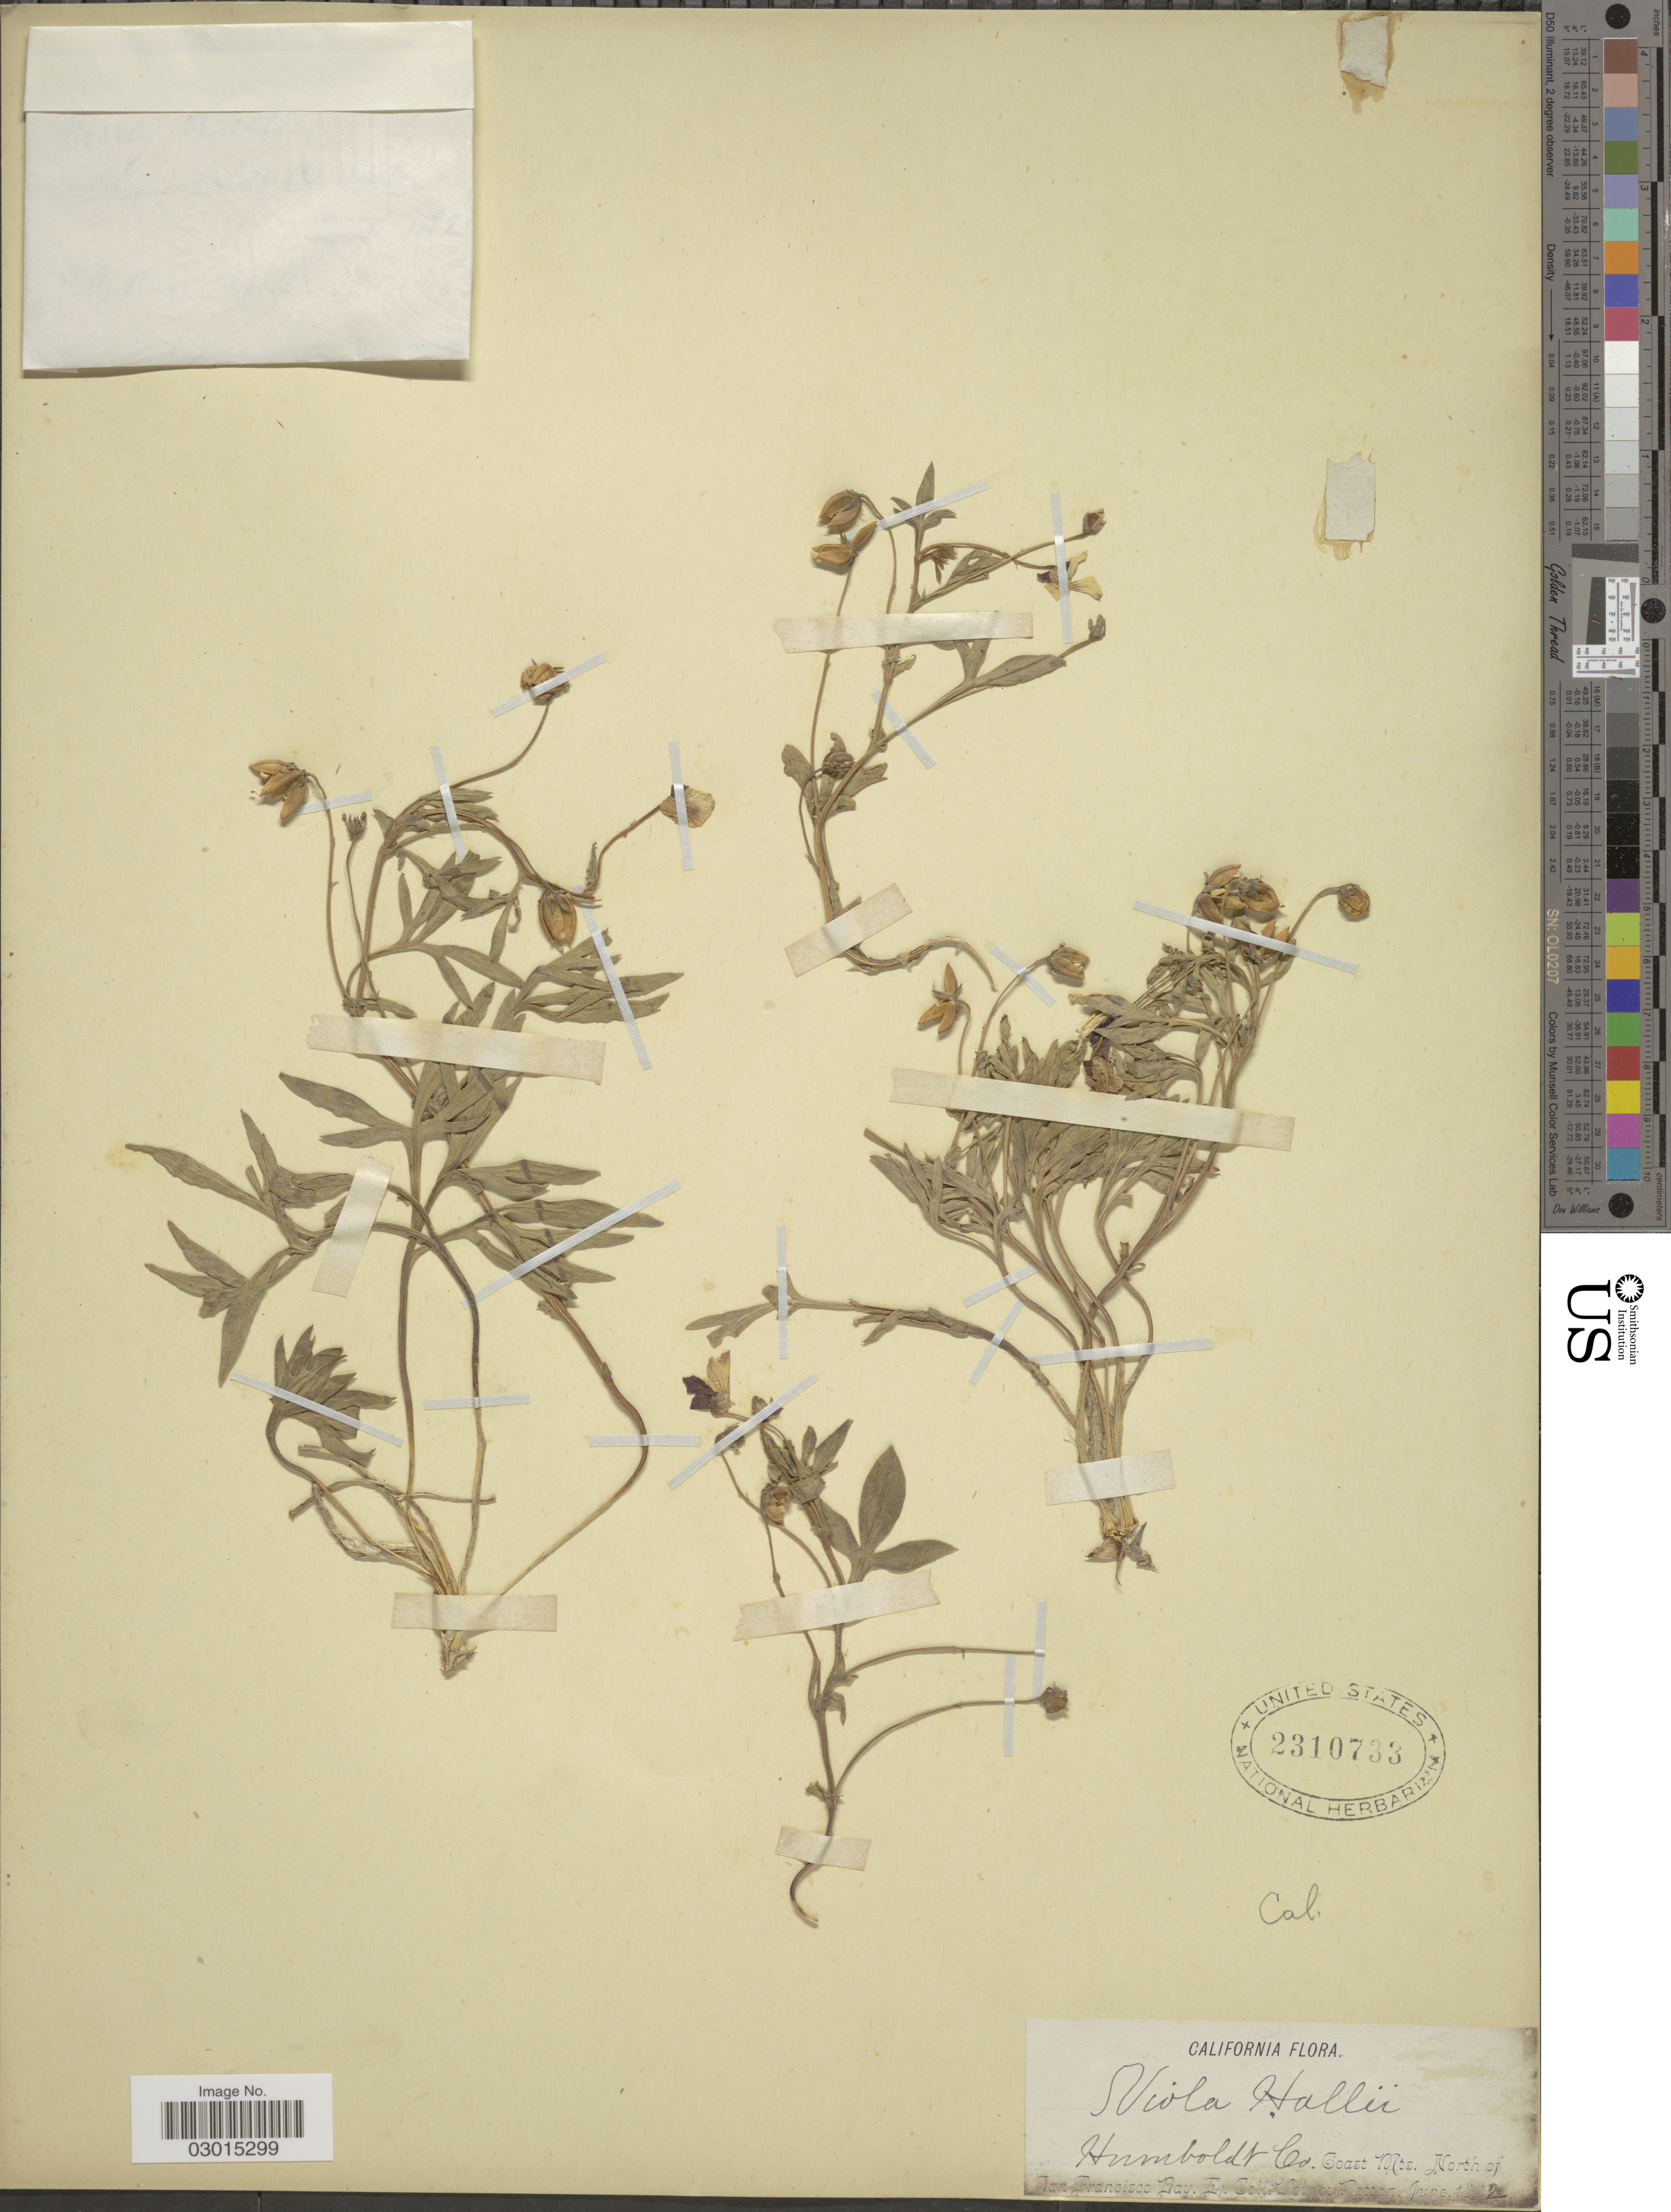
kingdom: Plantae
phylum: Tracheophyta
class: Magnoliopsida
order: Malpighiales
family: Violaceae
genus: Viola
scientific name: Viola hallii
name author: A. Gray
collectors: V. Rattan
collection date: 1882-06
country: United States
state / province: California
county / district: San Francisco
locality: Humboldt Co. Coast Mts. North of San Francisco. Rav. E.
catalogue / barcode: US 2310733